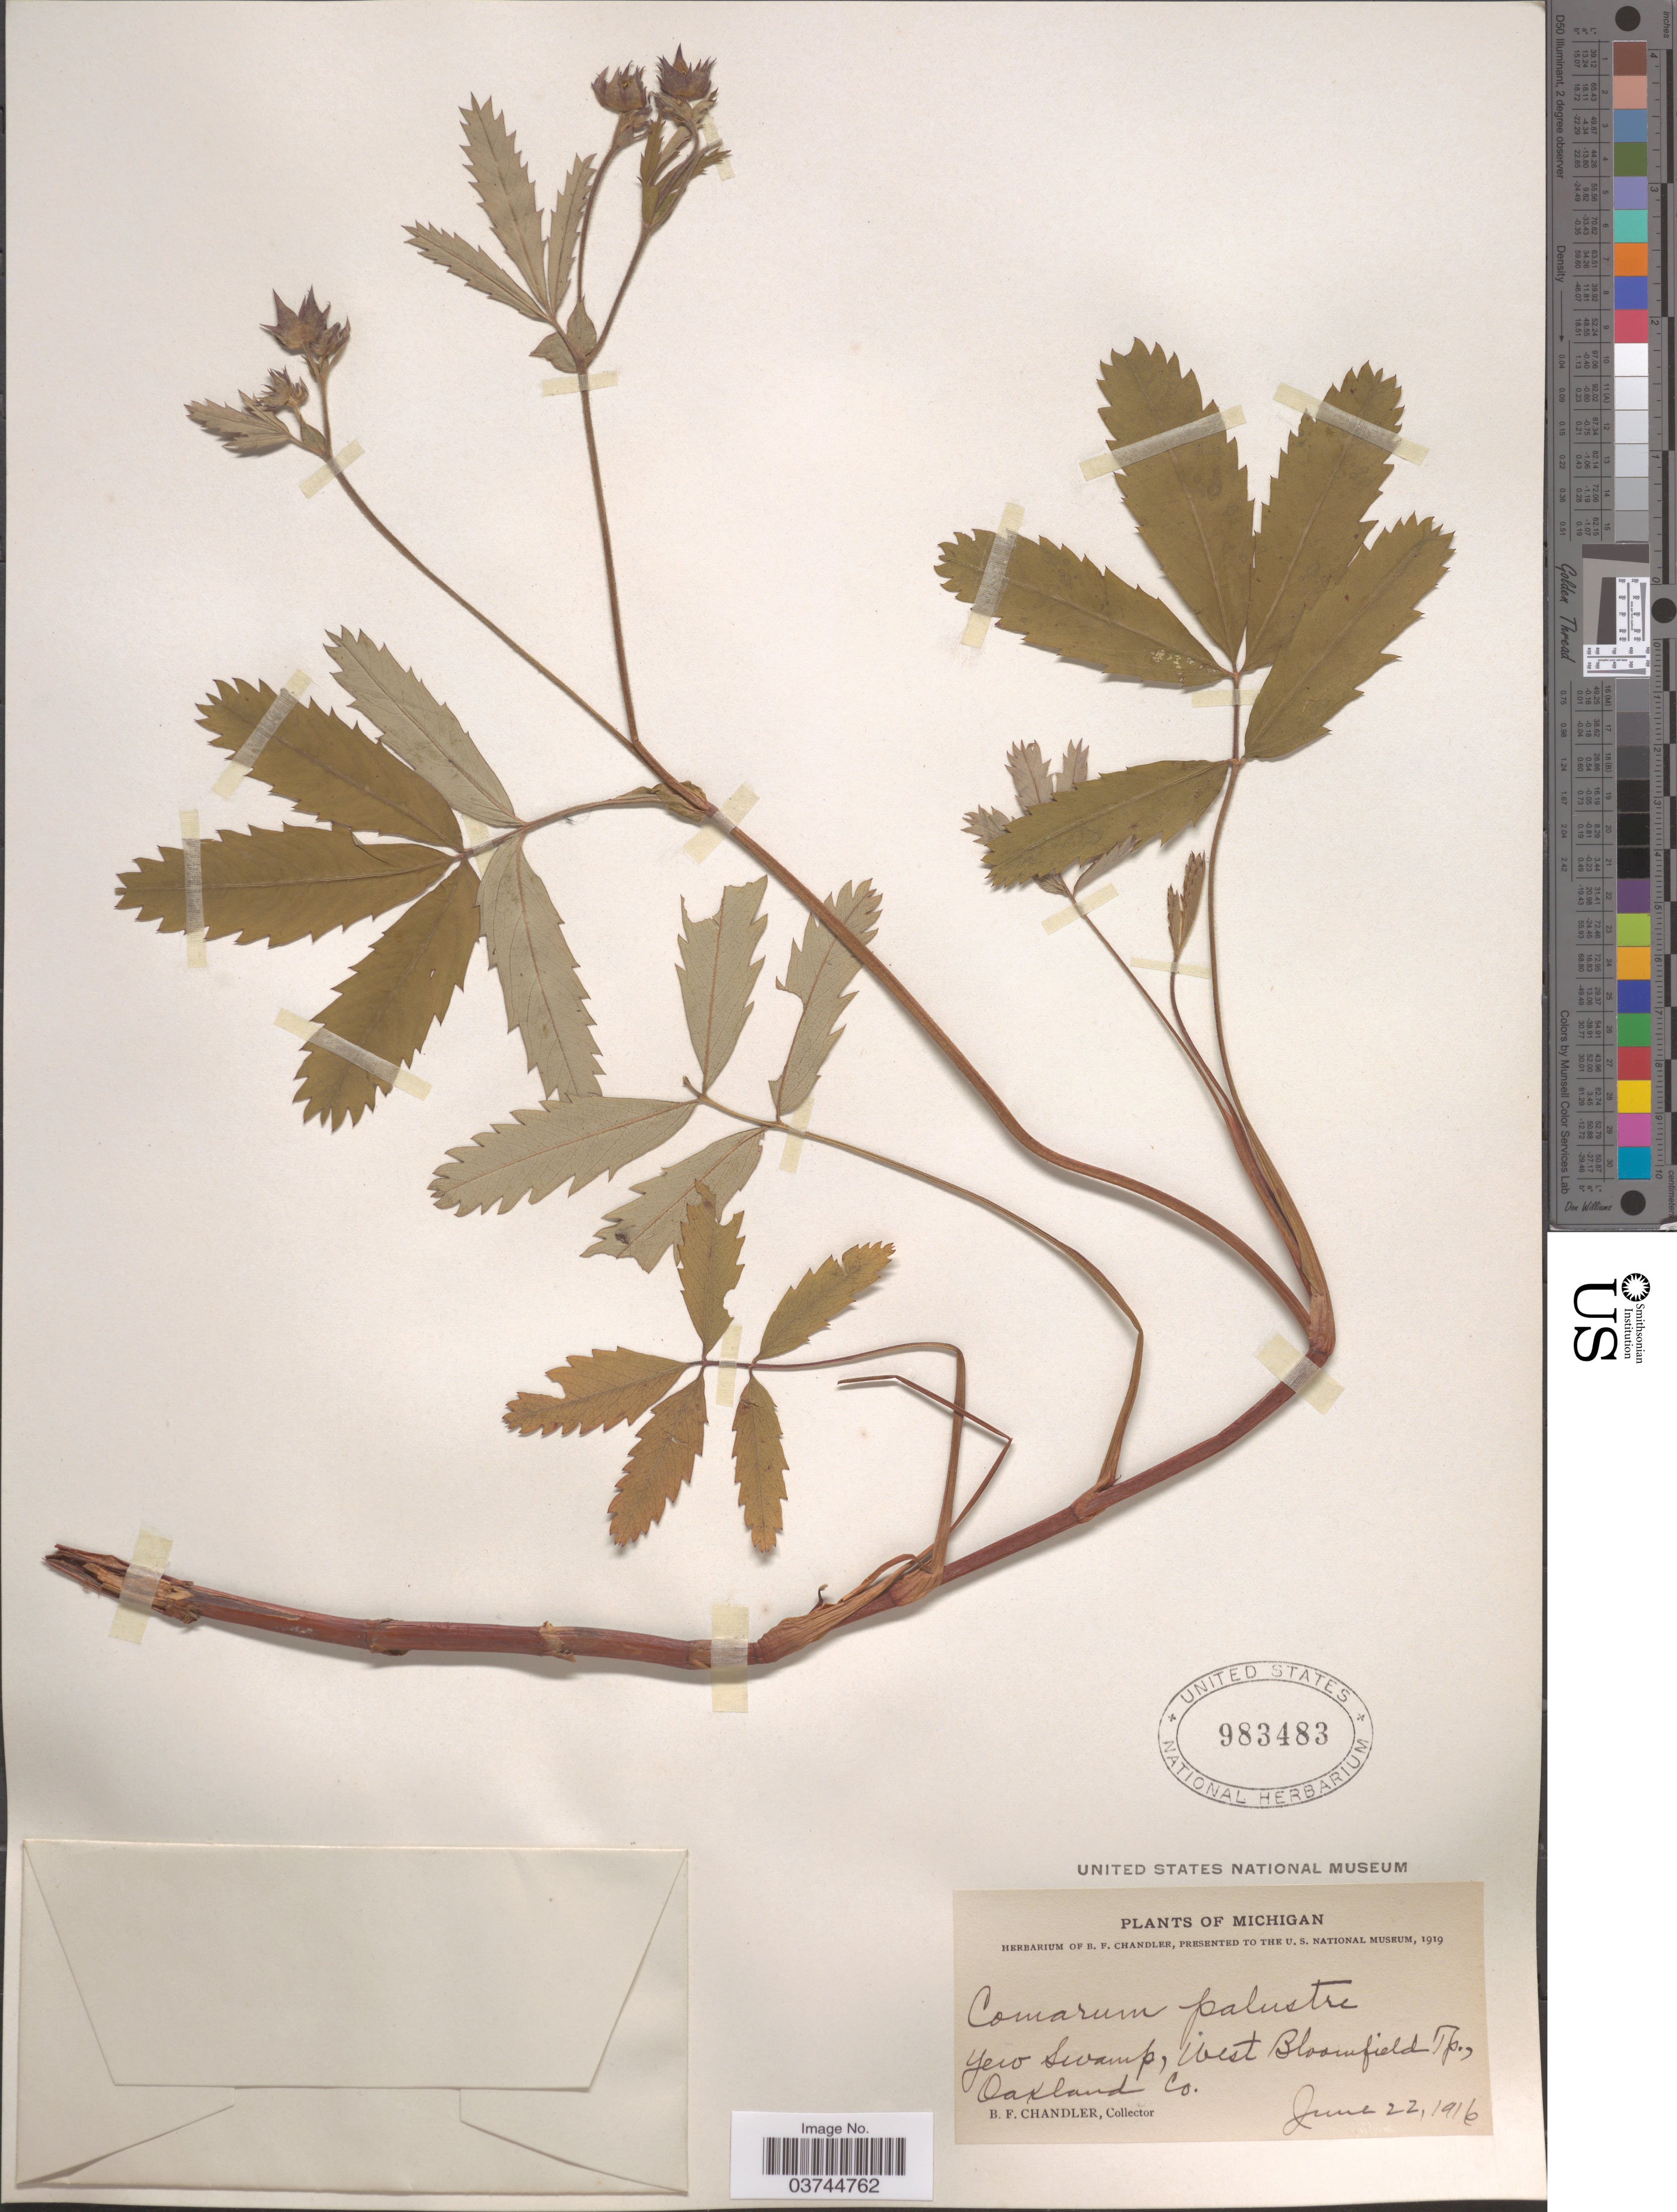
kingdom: Plantae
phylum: Tracheophyta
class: Magnoliopsida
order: Rosales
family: Rosaceae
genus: Comarum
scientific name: Comarum palustre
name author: L.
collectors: B. F. Chandler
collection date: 1916-06-22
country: United States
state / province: Michigan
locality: Yew Swamp, West Bloomfield Tp., Oakland Co.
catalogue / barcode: US 983483